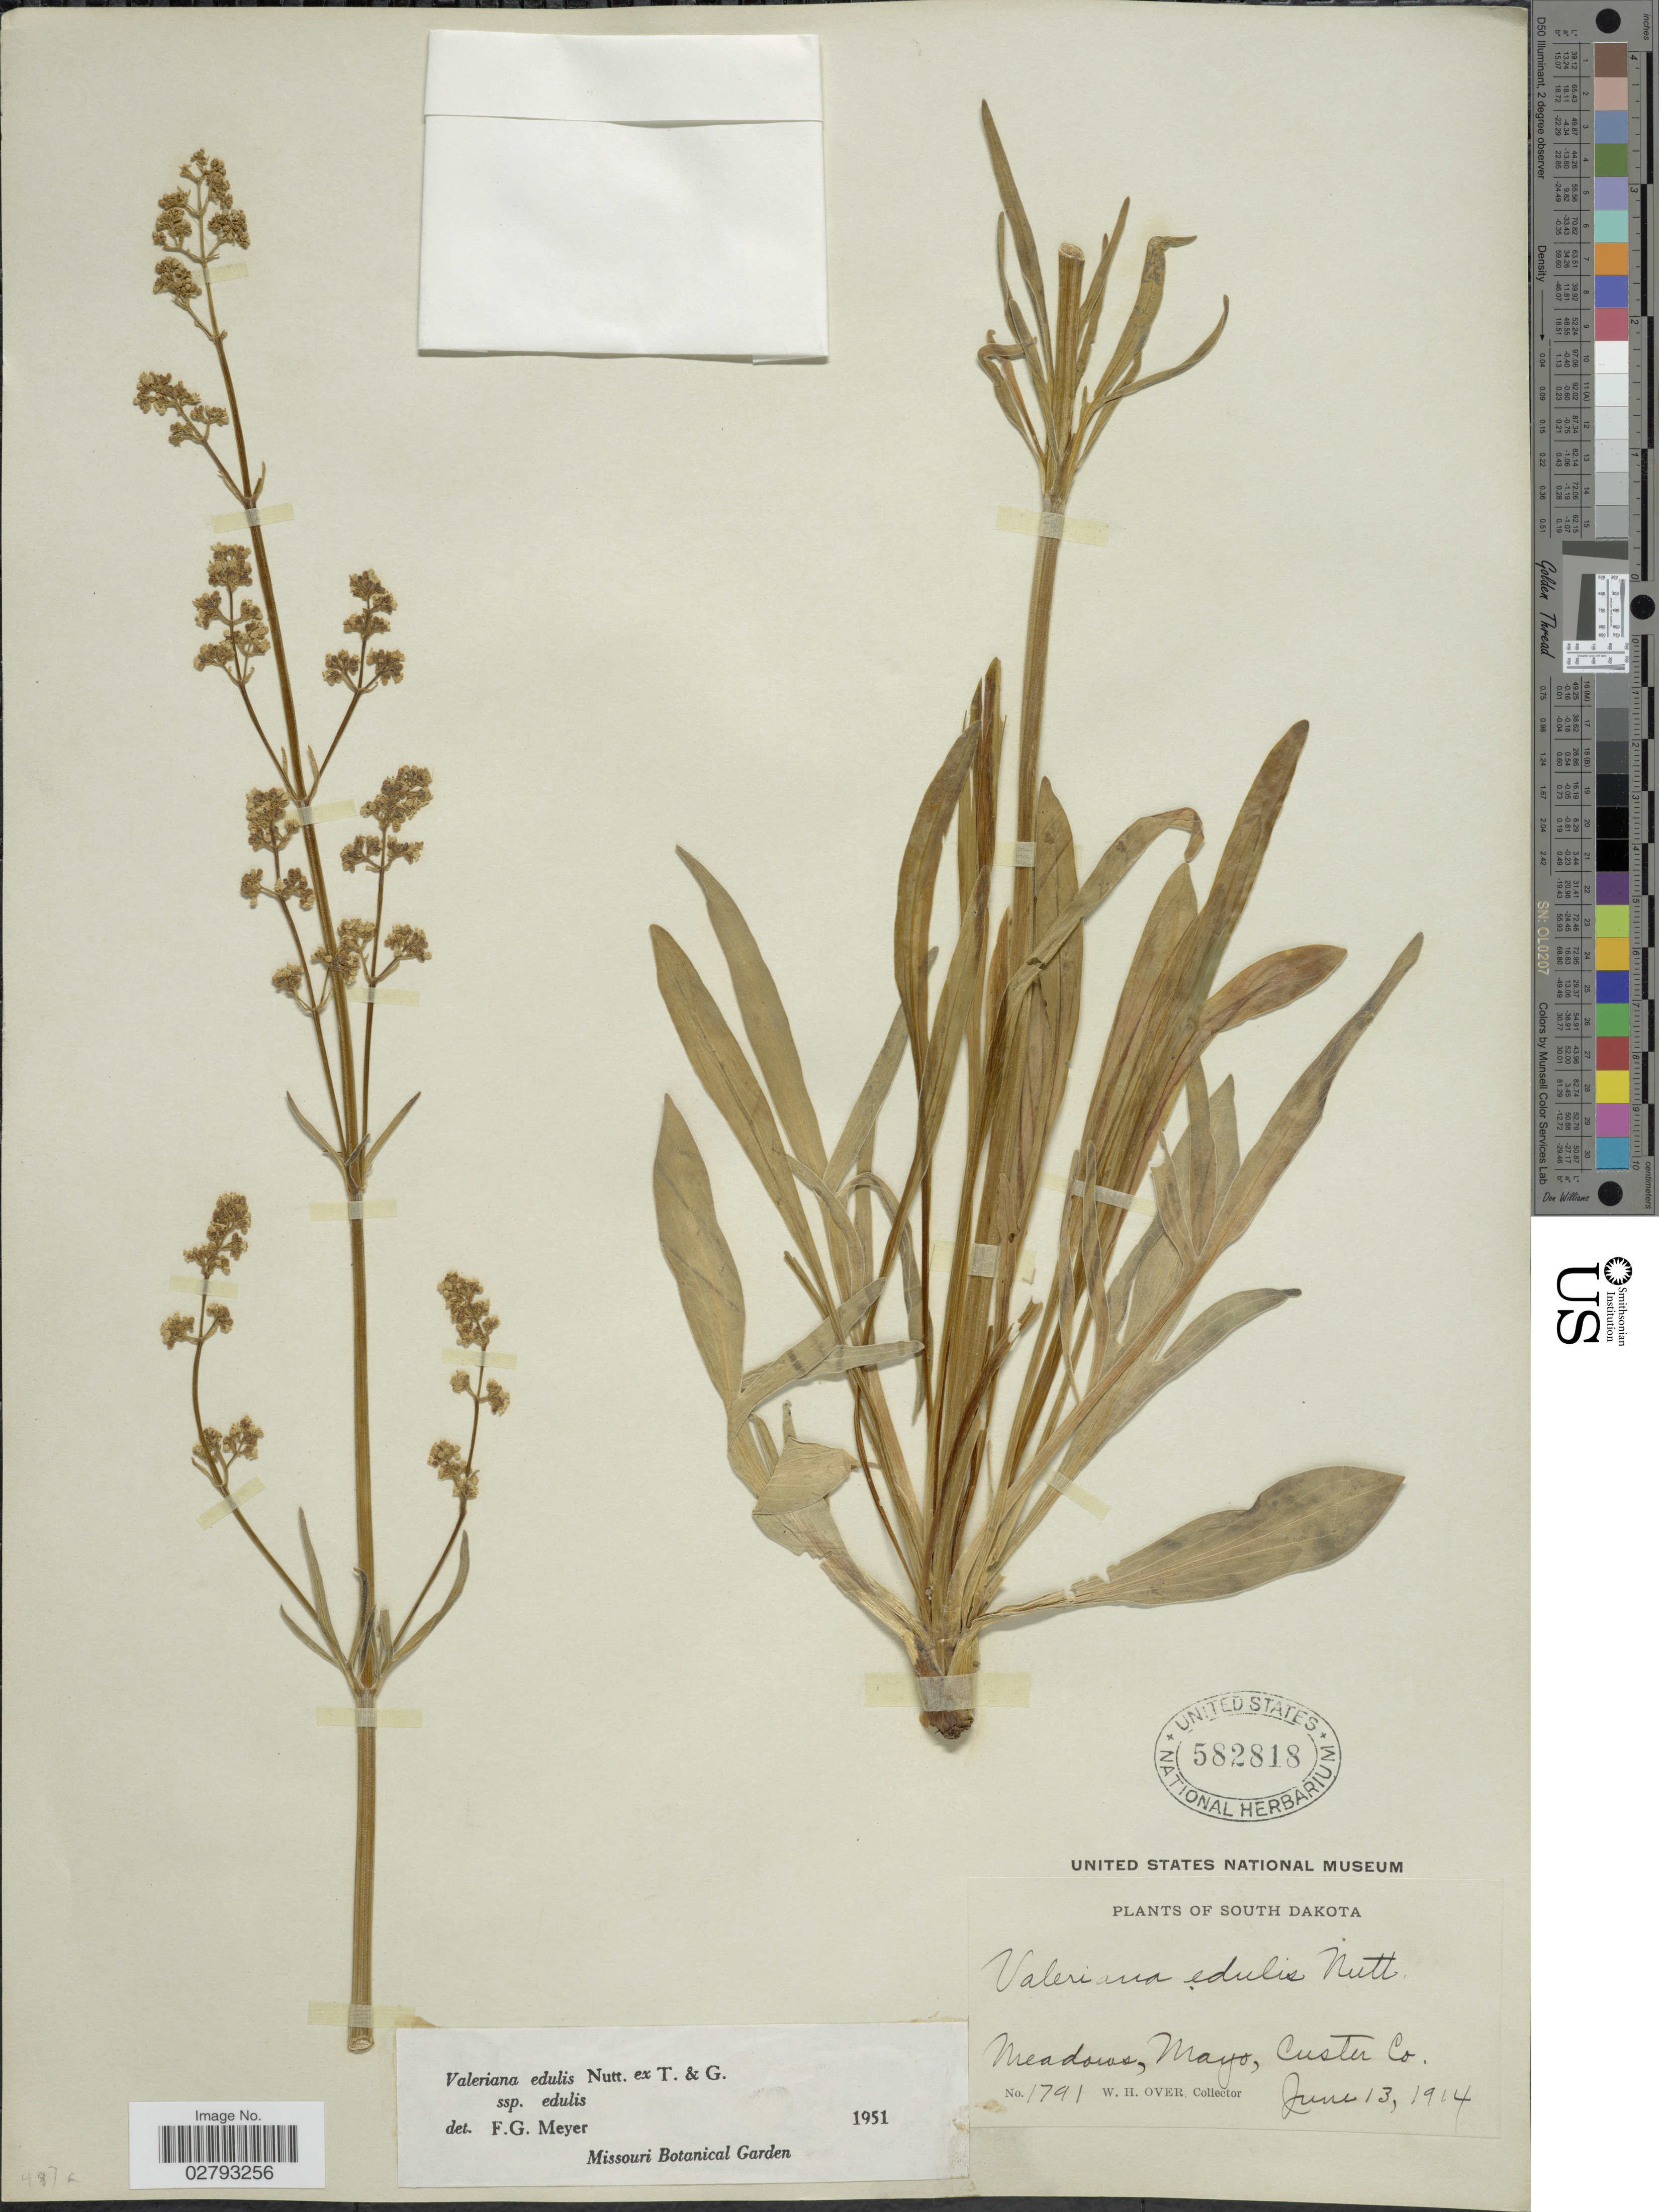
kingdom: Plantae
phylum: Tracheophyta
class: Magnoliopsida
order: Dipsacales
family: Caprifoliaceae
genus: Valeriana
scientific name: Valeriana edulis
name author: Nutt.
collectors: W. Over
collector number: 1791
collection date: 1914-06-13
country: United States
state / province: South Dakota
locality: Meadows, Mayo, Custer Co.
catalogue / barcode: US 582818